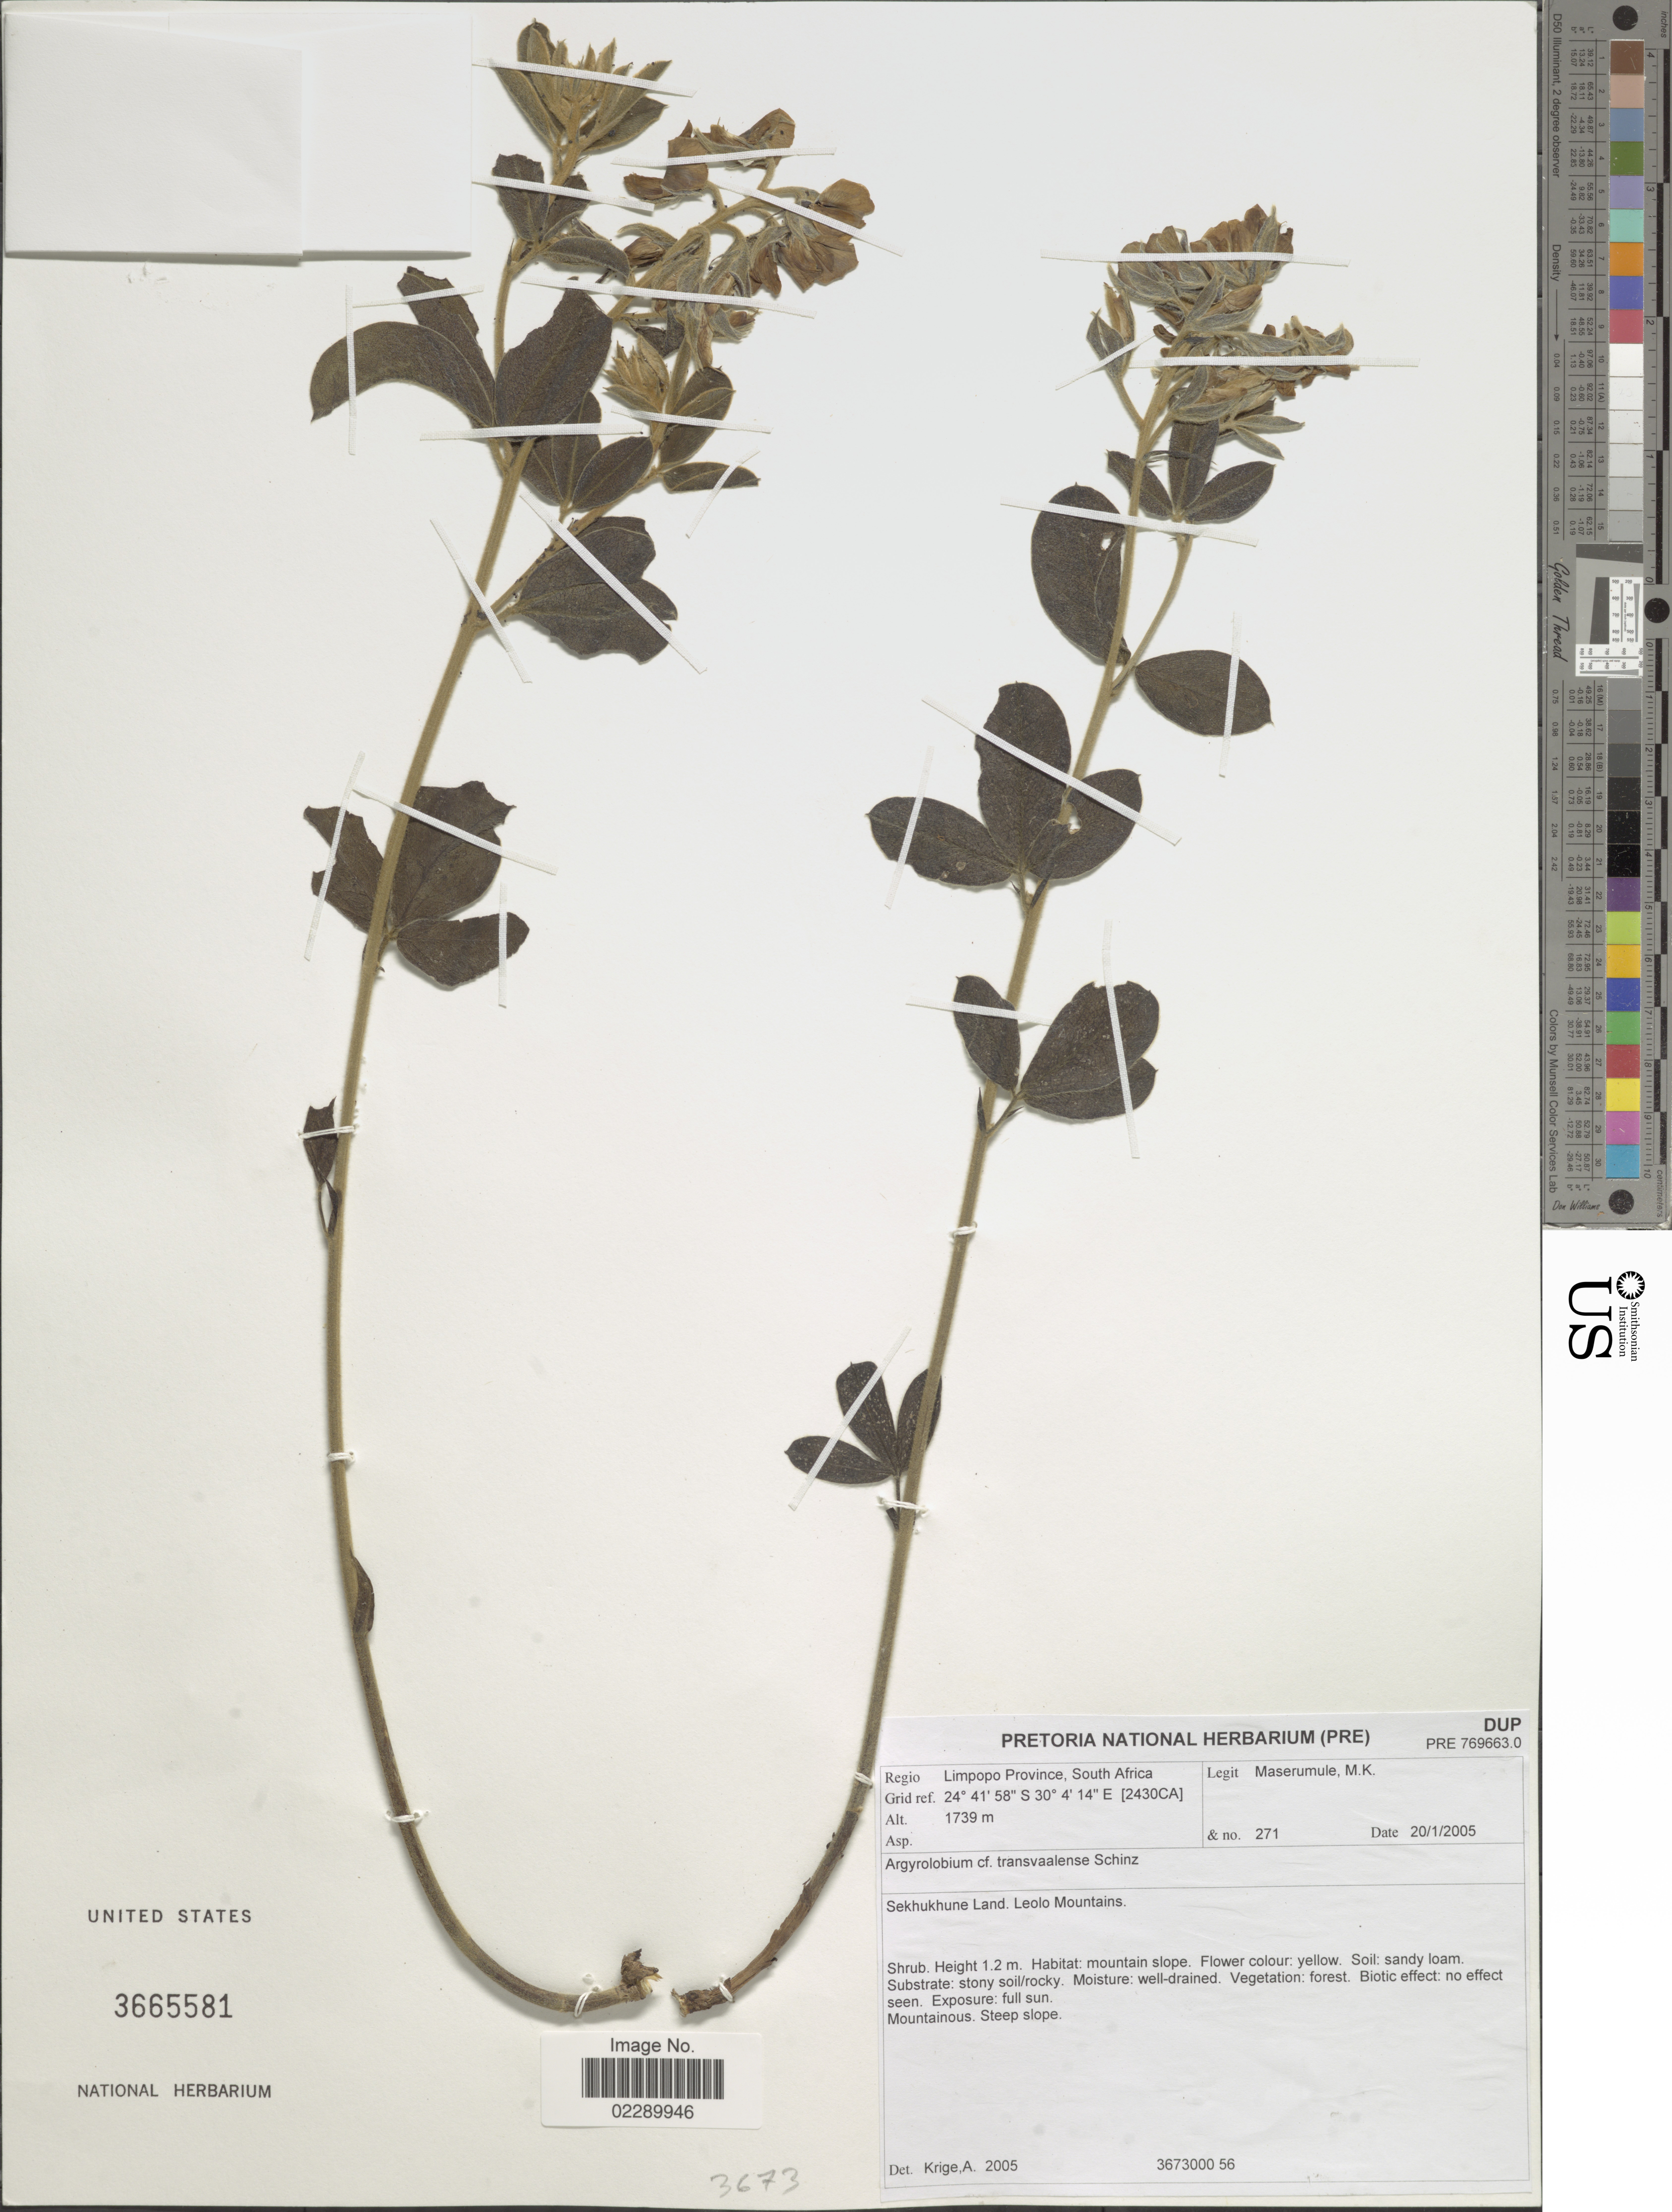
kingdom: Plantae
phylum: Tracheophyta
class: Magnoliopsida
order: Fabales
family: Fabaceae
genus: Argyrolobium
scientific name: Argyrolobium transvaalense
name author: Schinz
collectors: M. Maserumule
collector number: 271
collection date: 2005-01-20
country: South Africa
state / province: Limpopo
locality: Limpopo Province, South Africa. Sekhukhune Land. Leolo Mountains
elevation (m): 1739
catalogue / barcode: US 3665581